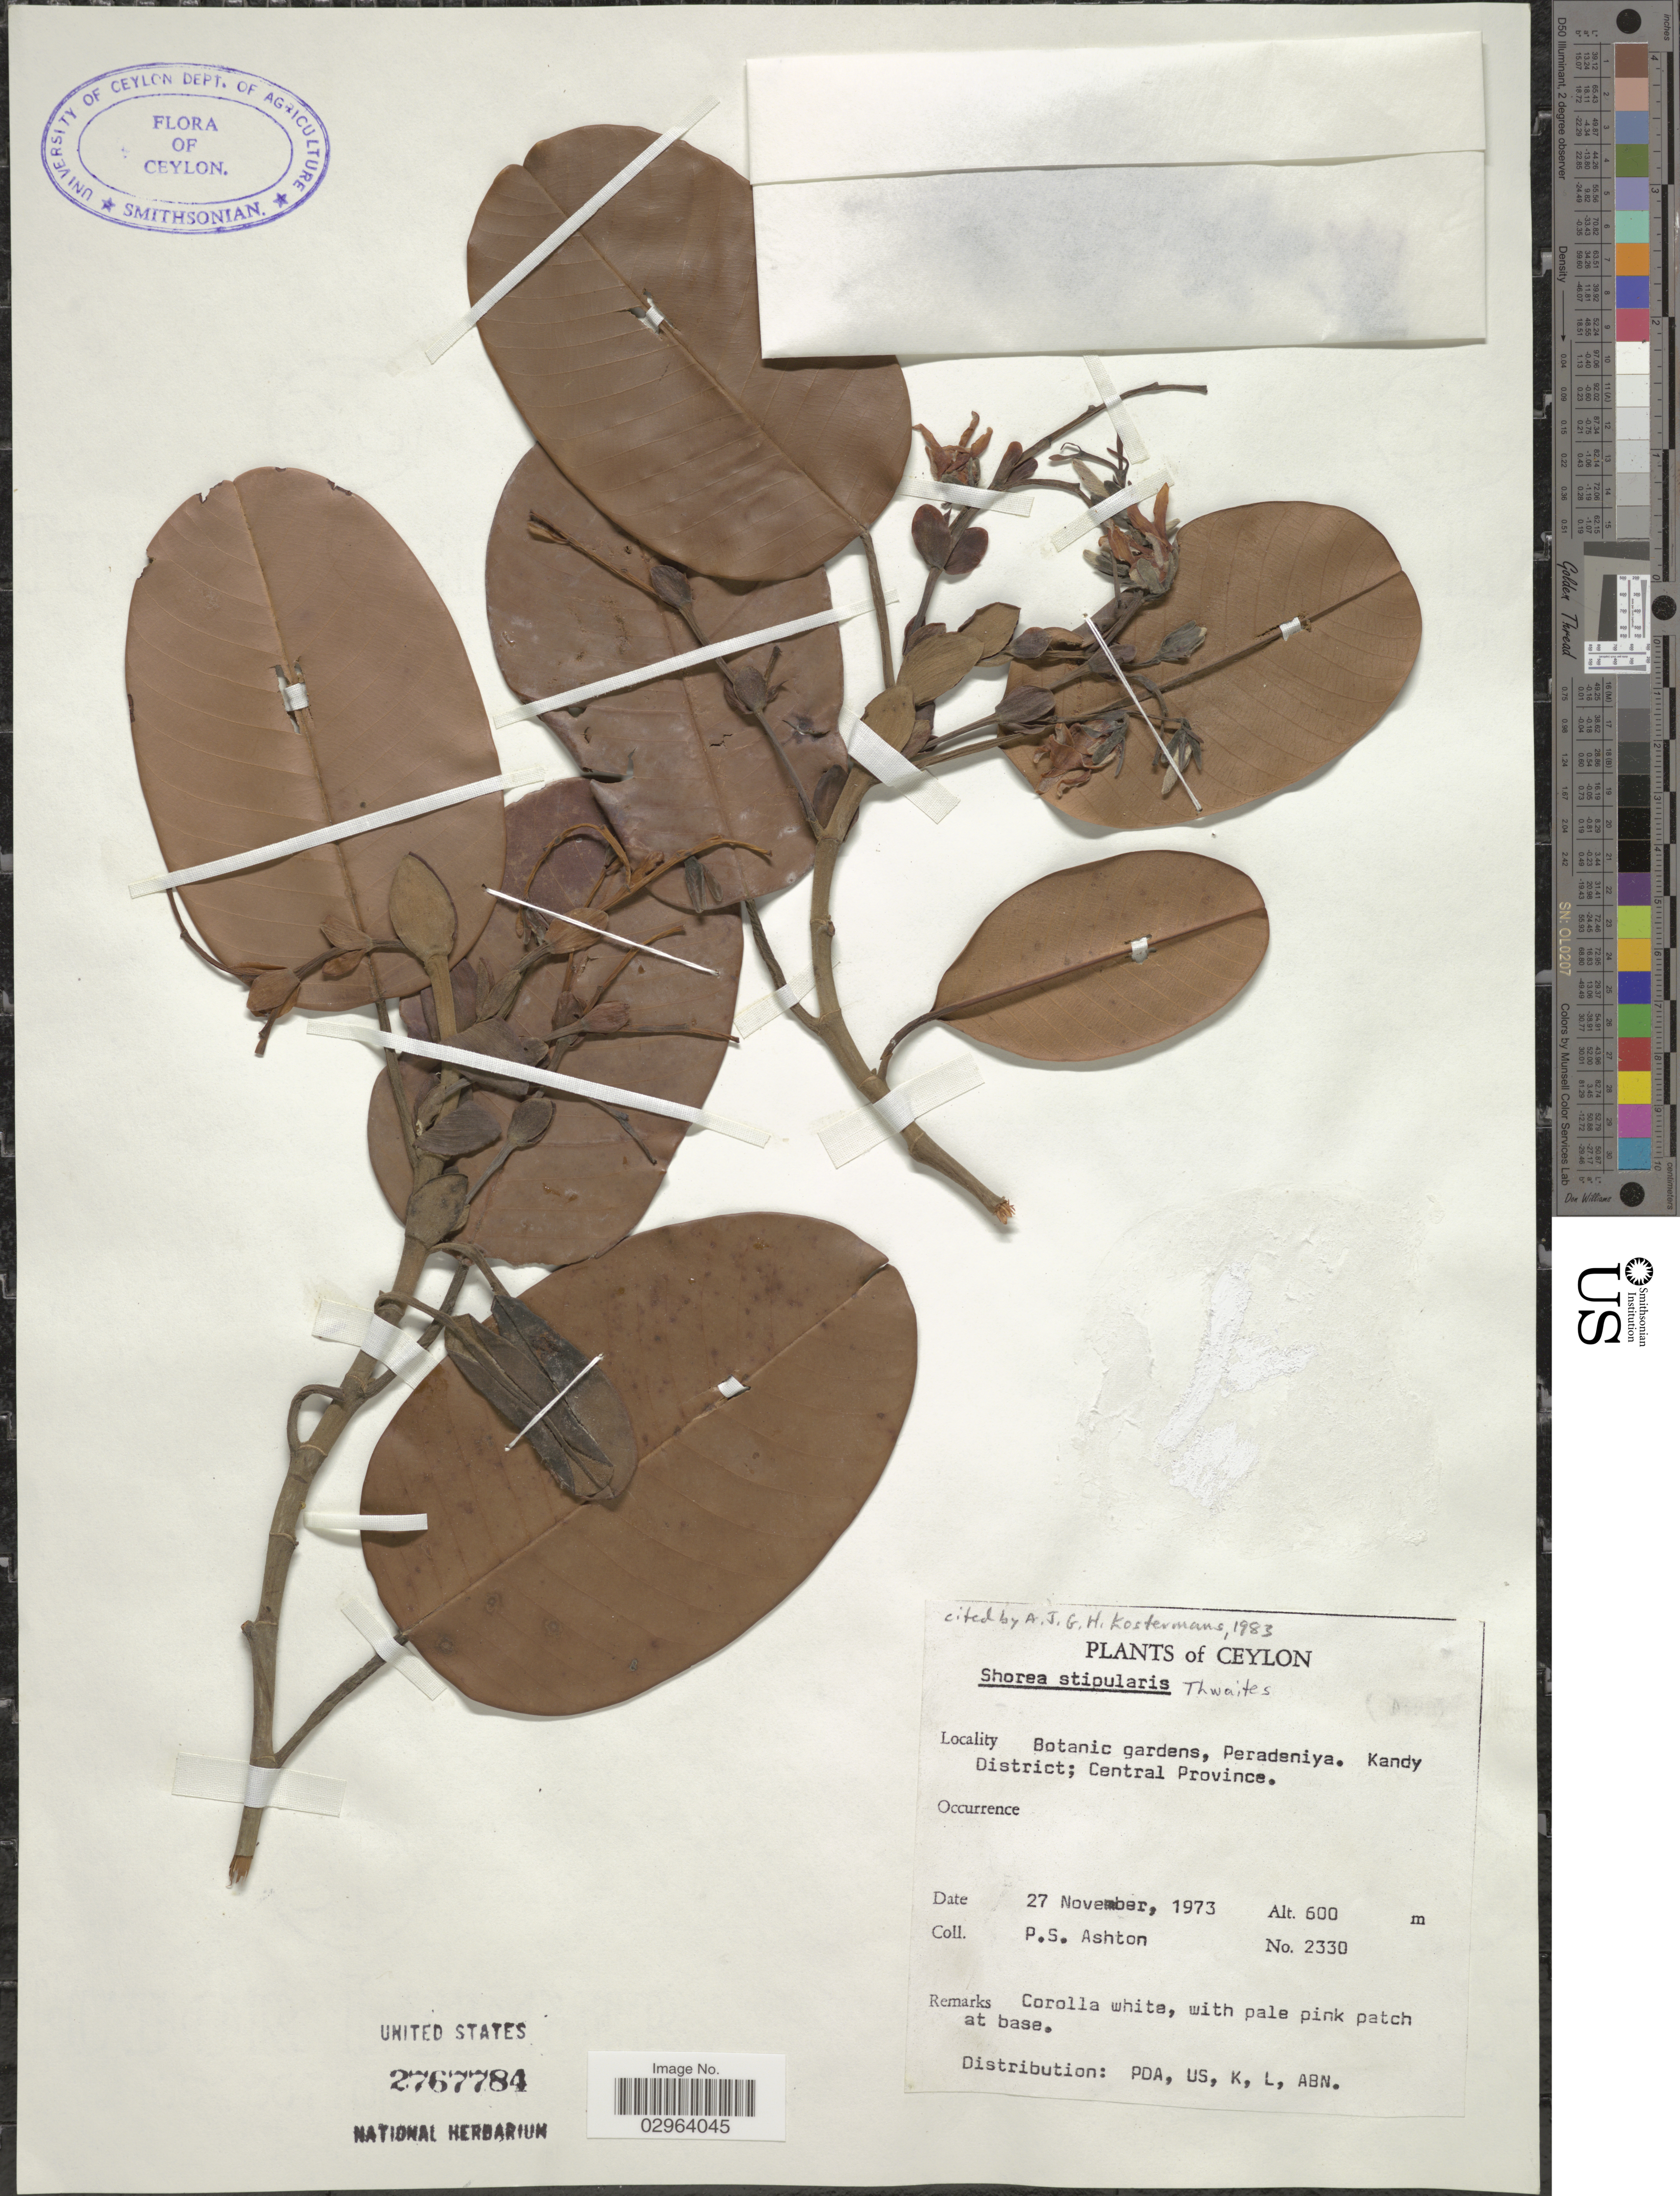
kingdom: Plantae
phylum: Tracheophyta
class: Magnoliopsida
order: Malvales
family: Dipterocarpaceae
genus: Anthoshorea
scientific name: Anthoshorea stipularis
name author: (Thwaites) P.S. Ashton & J. Heck.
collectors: P. S. Ashton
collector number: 2330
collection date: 1973-11-27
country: Sri Lanka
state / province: Central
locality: Ceylon. Botanic gardens, Peradeniya. Kandy District.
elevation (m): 600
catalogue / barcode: US 2767784